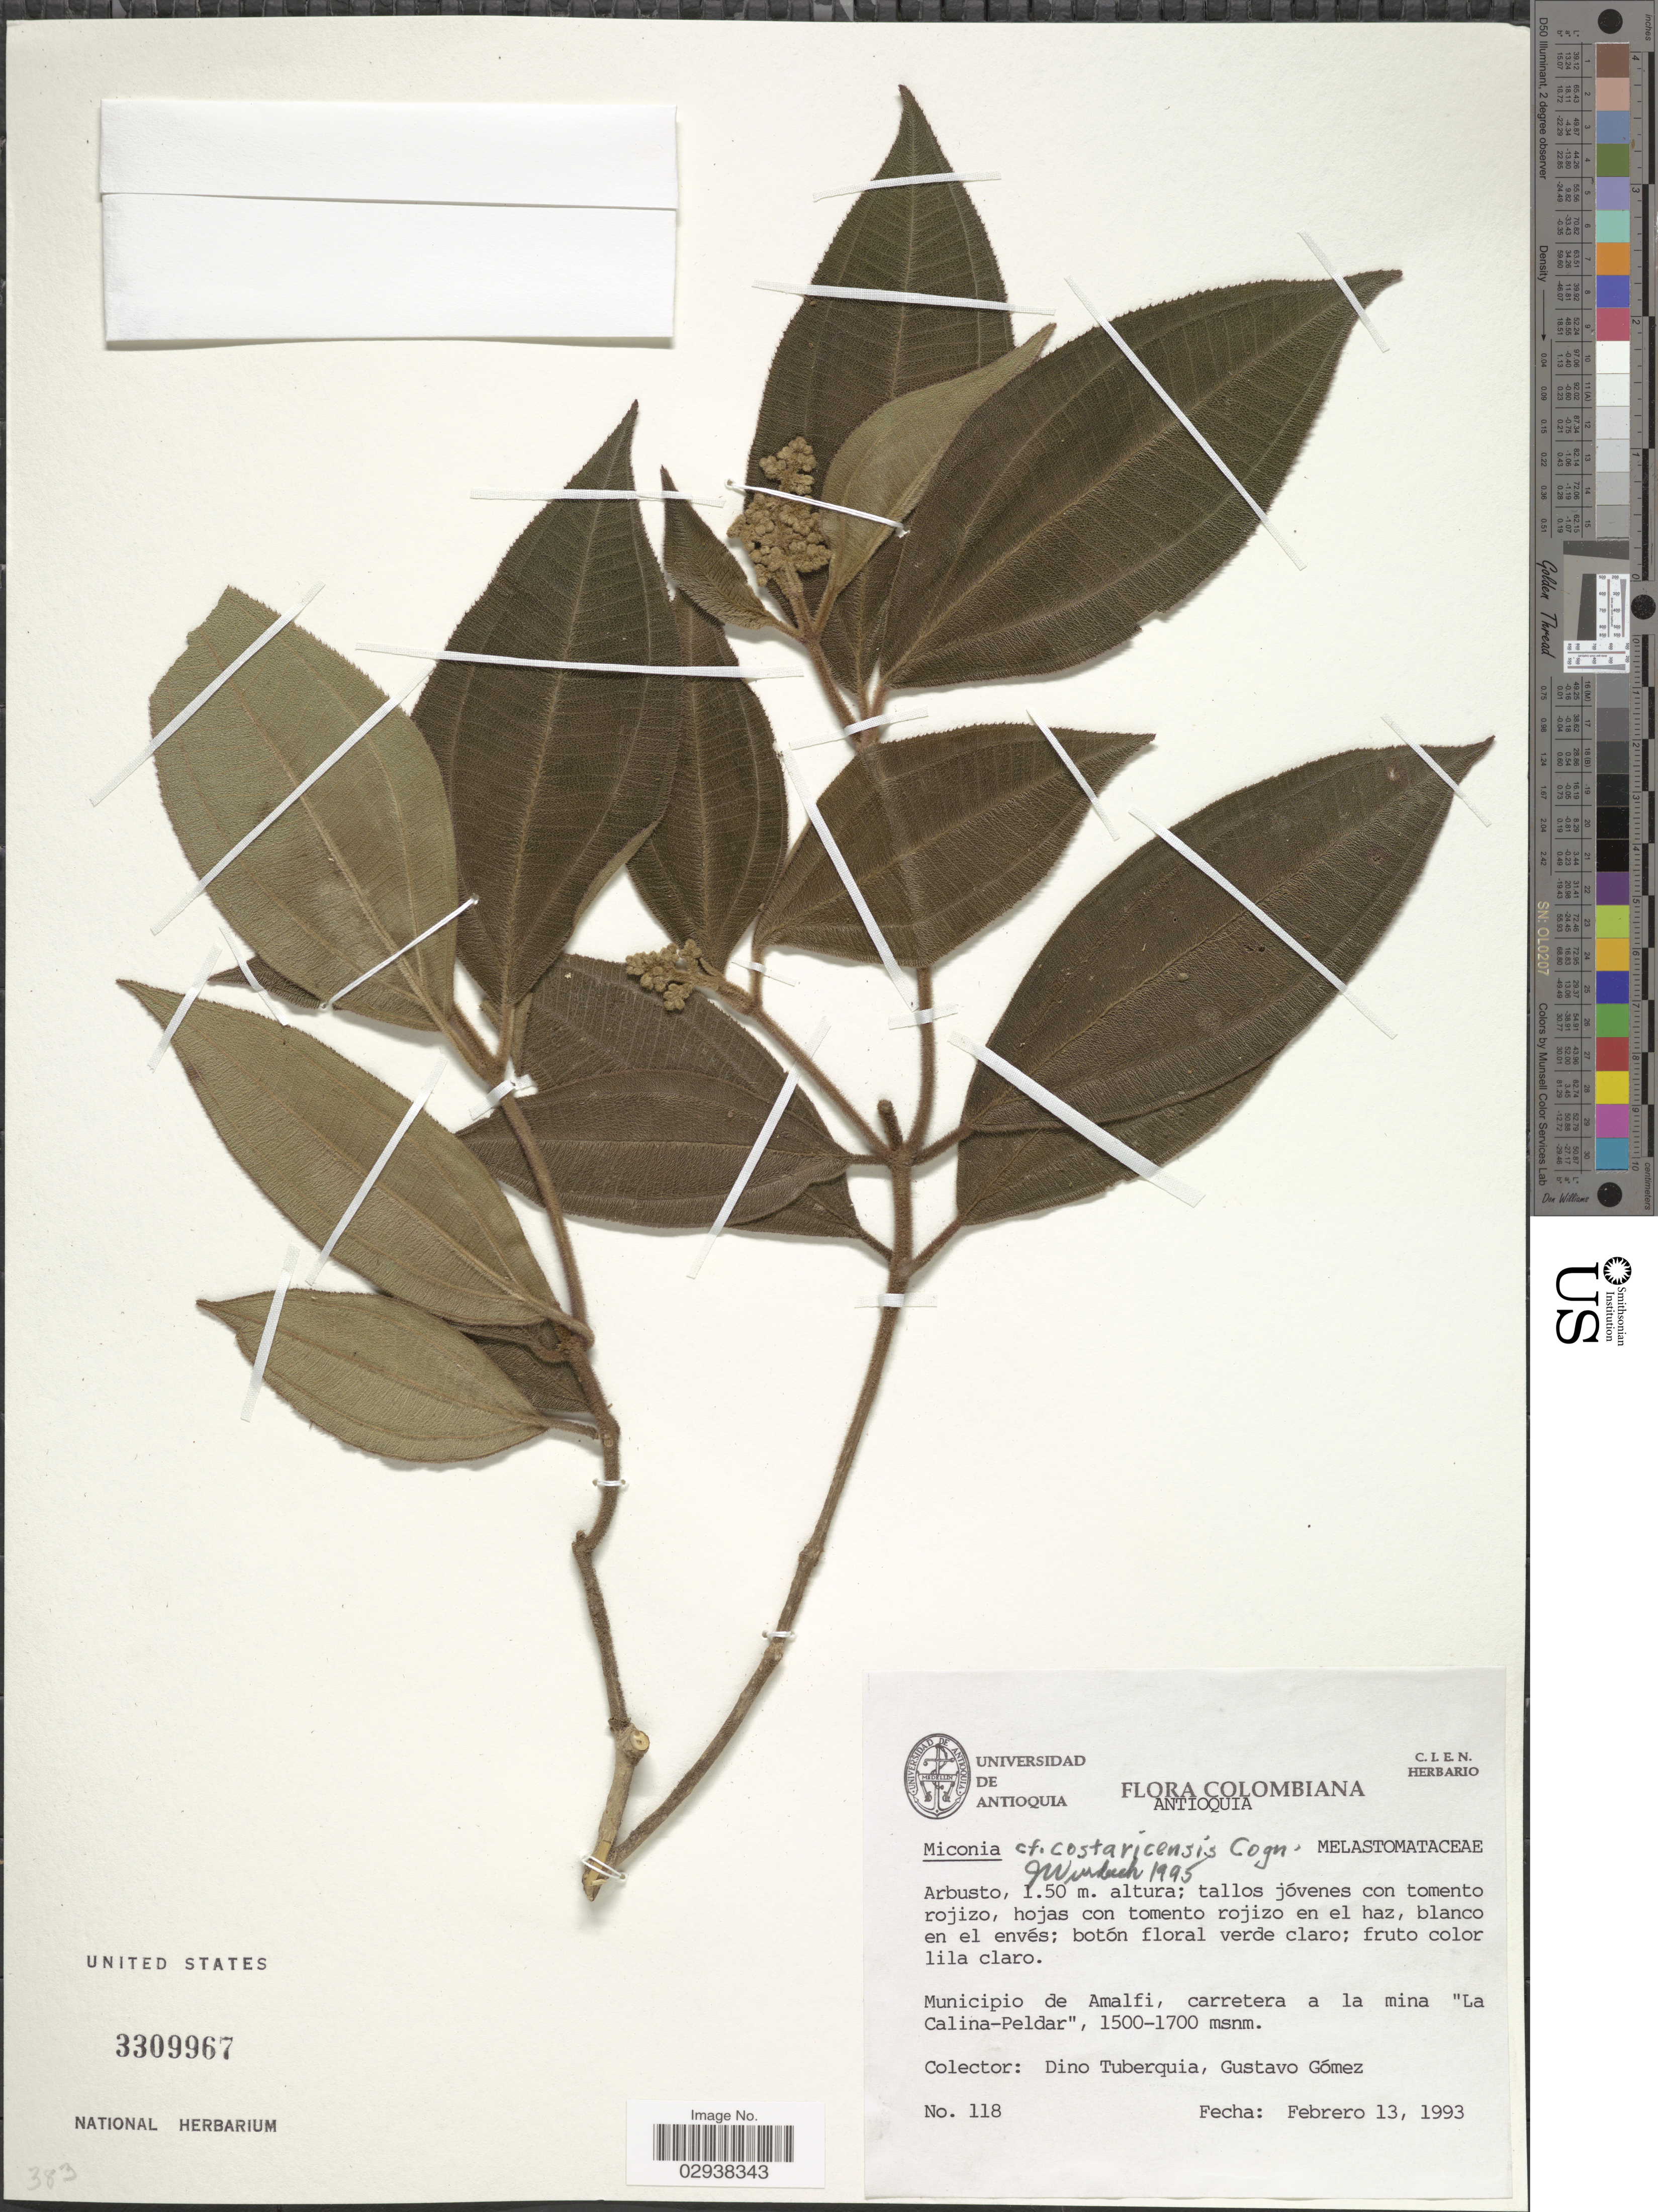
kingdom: Plantae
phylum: Tracheophyta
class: Magnoliopsida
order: Myrtales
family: Melastomataceae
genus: Miconia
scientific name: Miconia costaricensis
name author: Cogn.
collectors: D. Tuberquia & G. Gomez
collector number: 118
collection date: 1993-02-13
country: Colombia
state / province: Antioquia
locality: Municipio de Amalfi, carretera a la mina "La Calina-Peldar".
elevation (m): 1500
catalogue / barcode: US 3309967